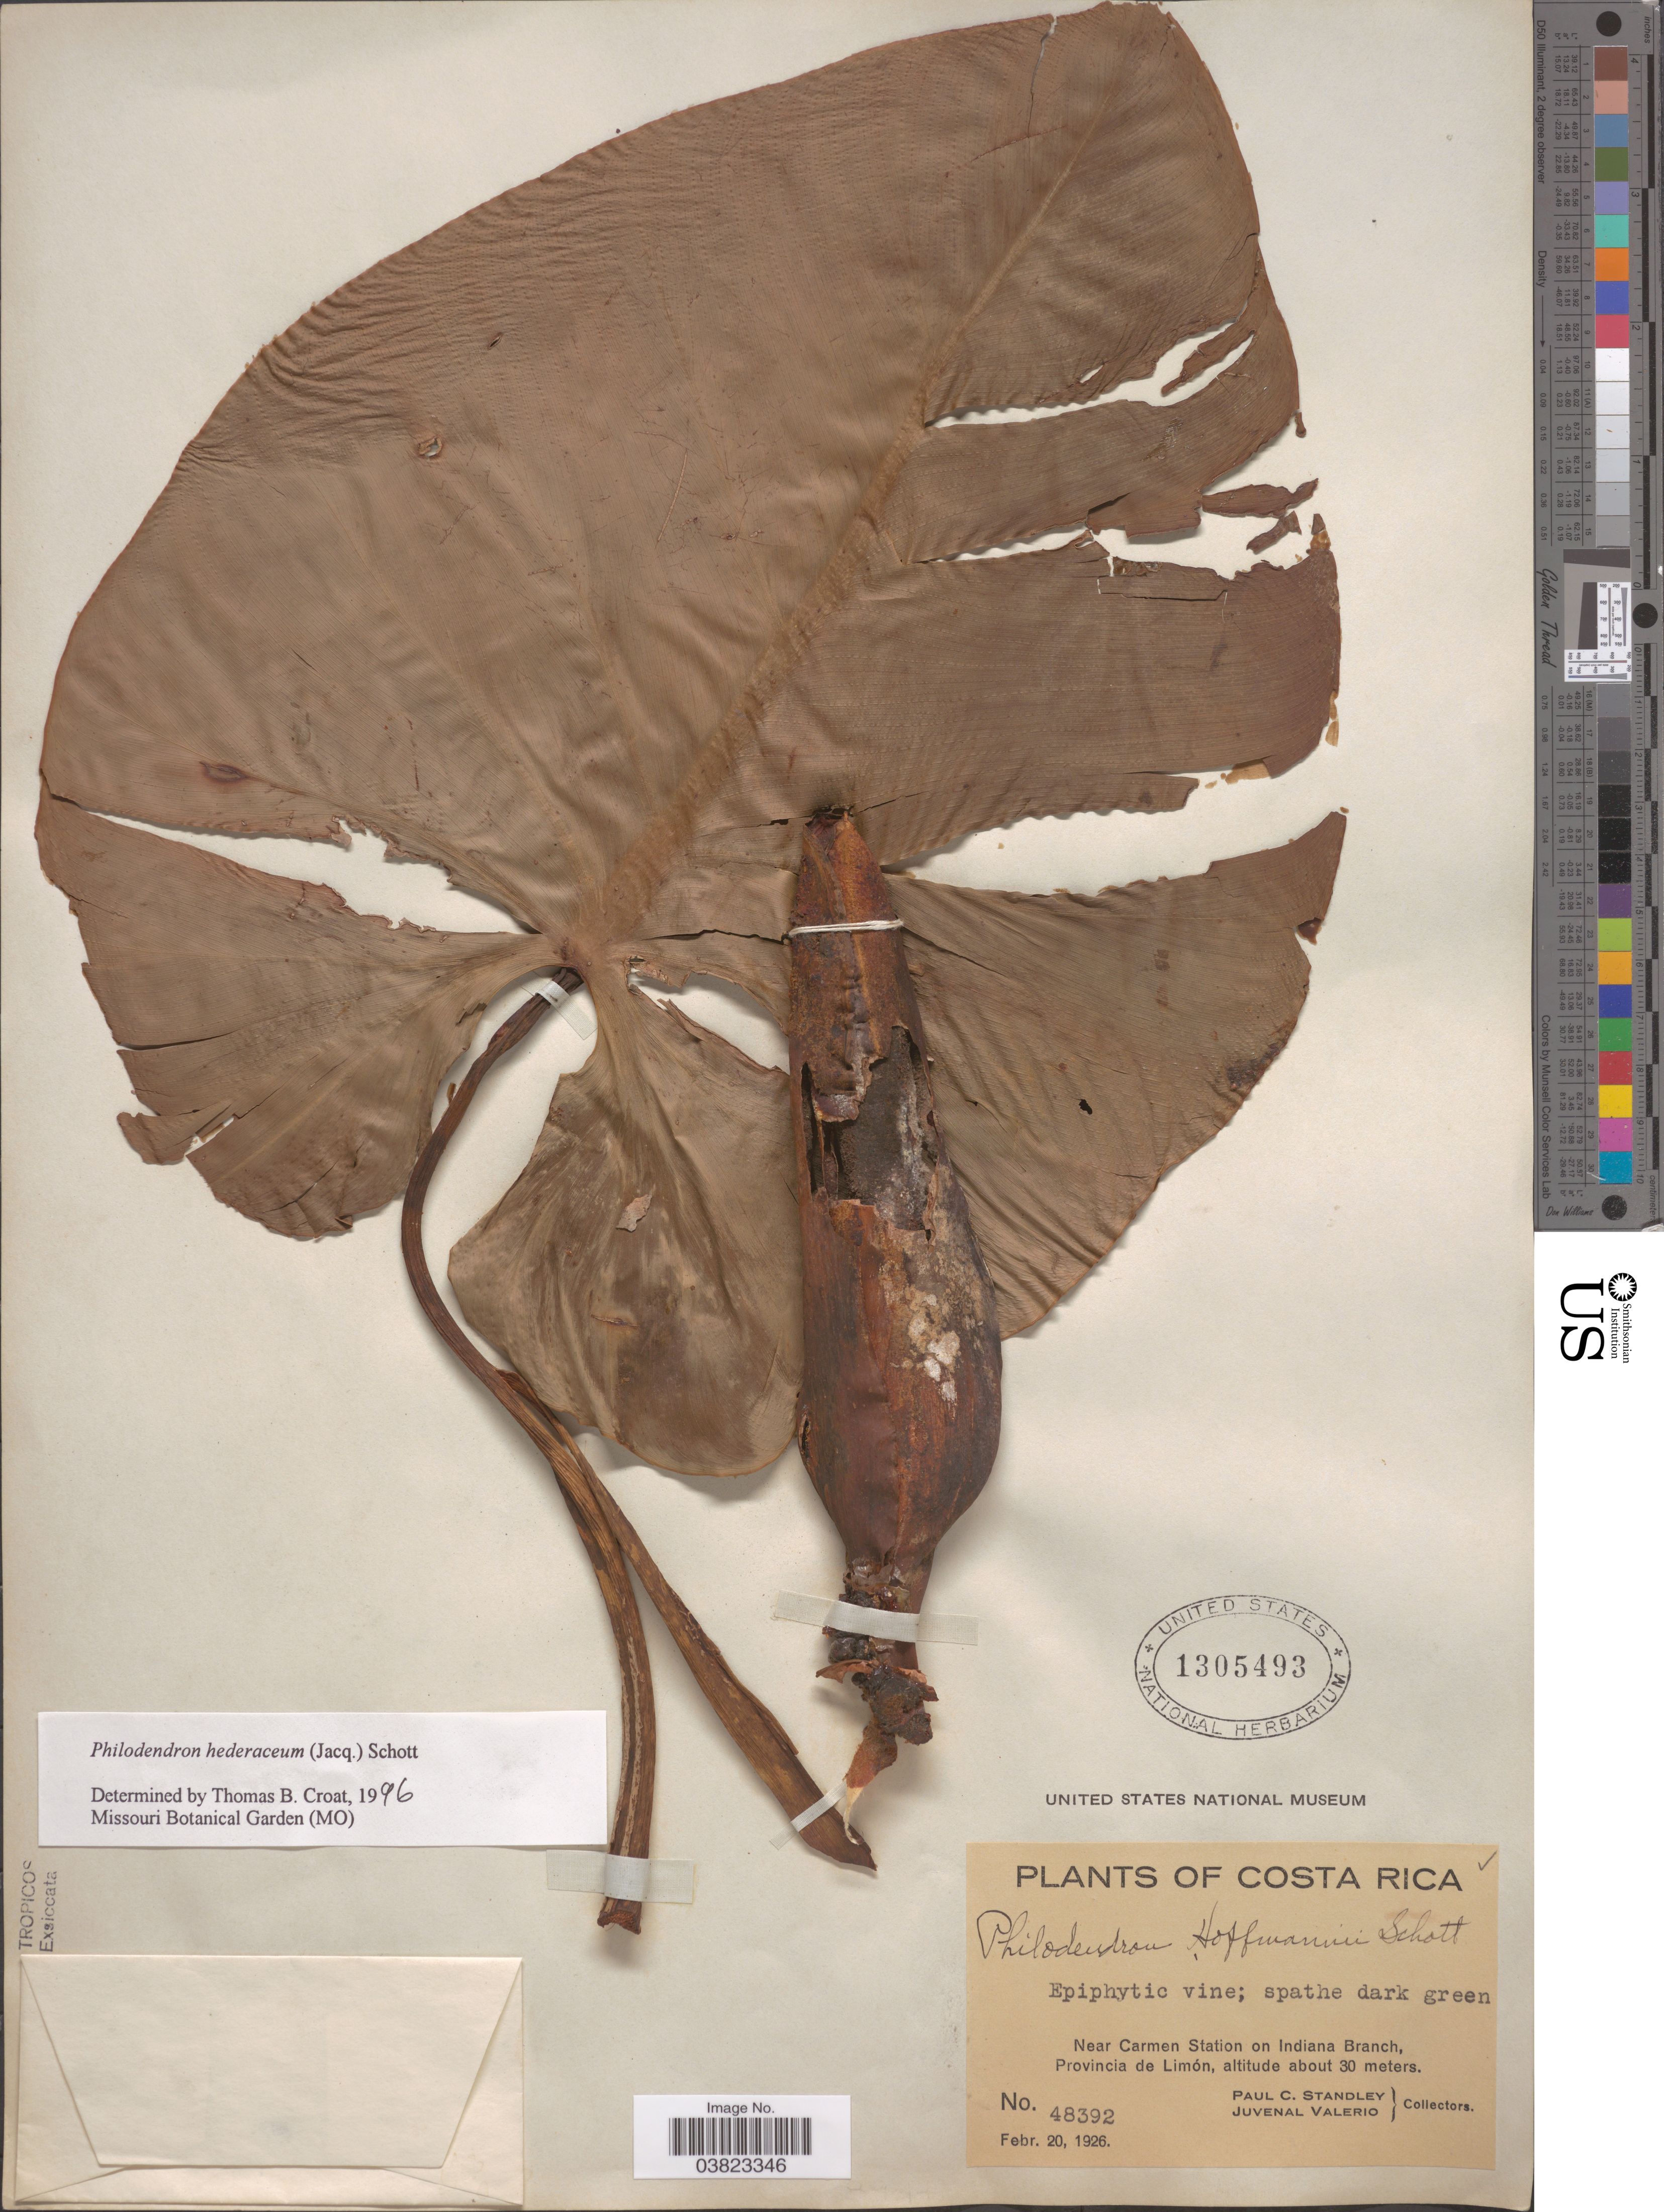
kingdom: Plantae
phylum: Tracheophyta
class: Liliopsida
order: Alismatales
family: Araceae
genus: Philodendron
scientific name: Philodendron hederaceum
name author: (Jacq.) Schott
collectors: P. C. Standley & J. Valerio R.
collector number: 48392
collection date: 1926-02-20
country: Costa Rica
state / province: Limón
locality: Near Carmen Station on Indiana Branch.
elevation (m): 30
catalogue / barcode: US 1305493